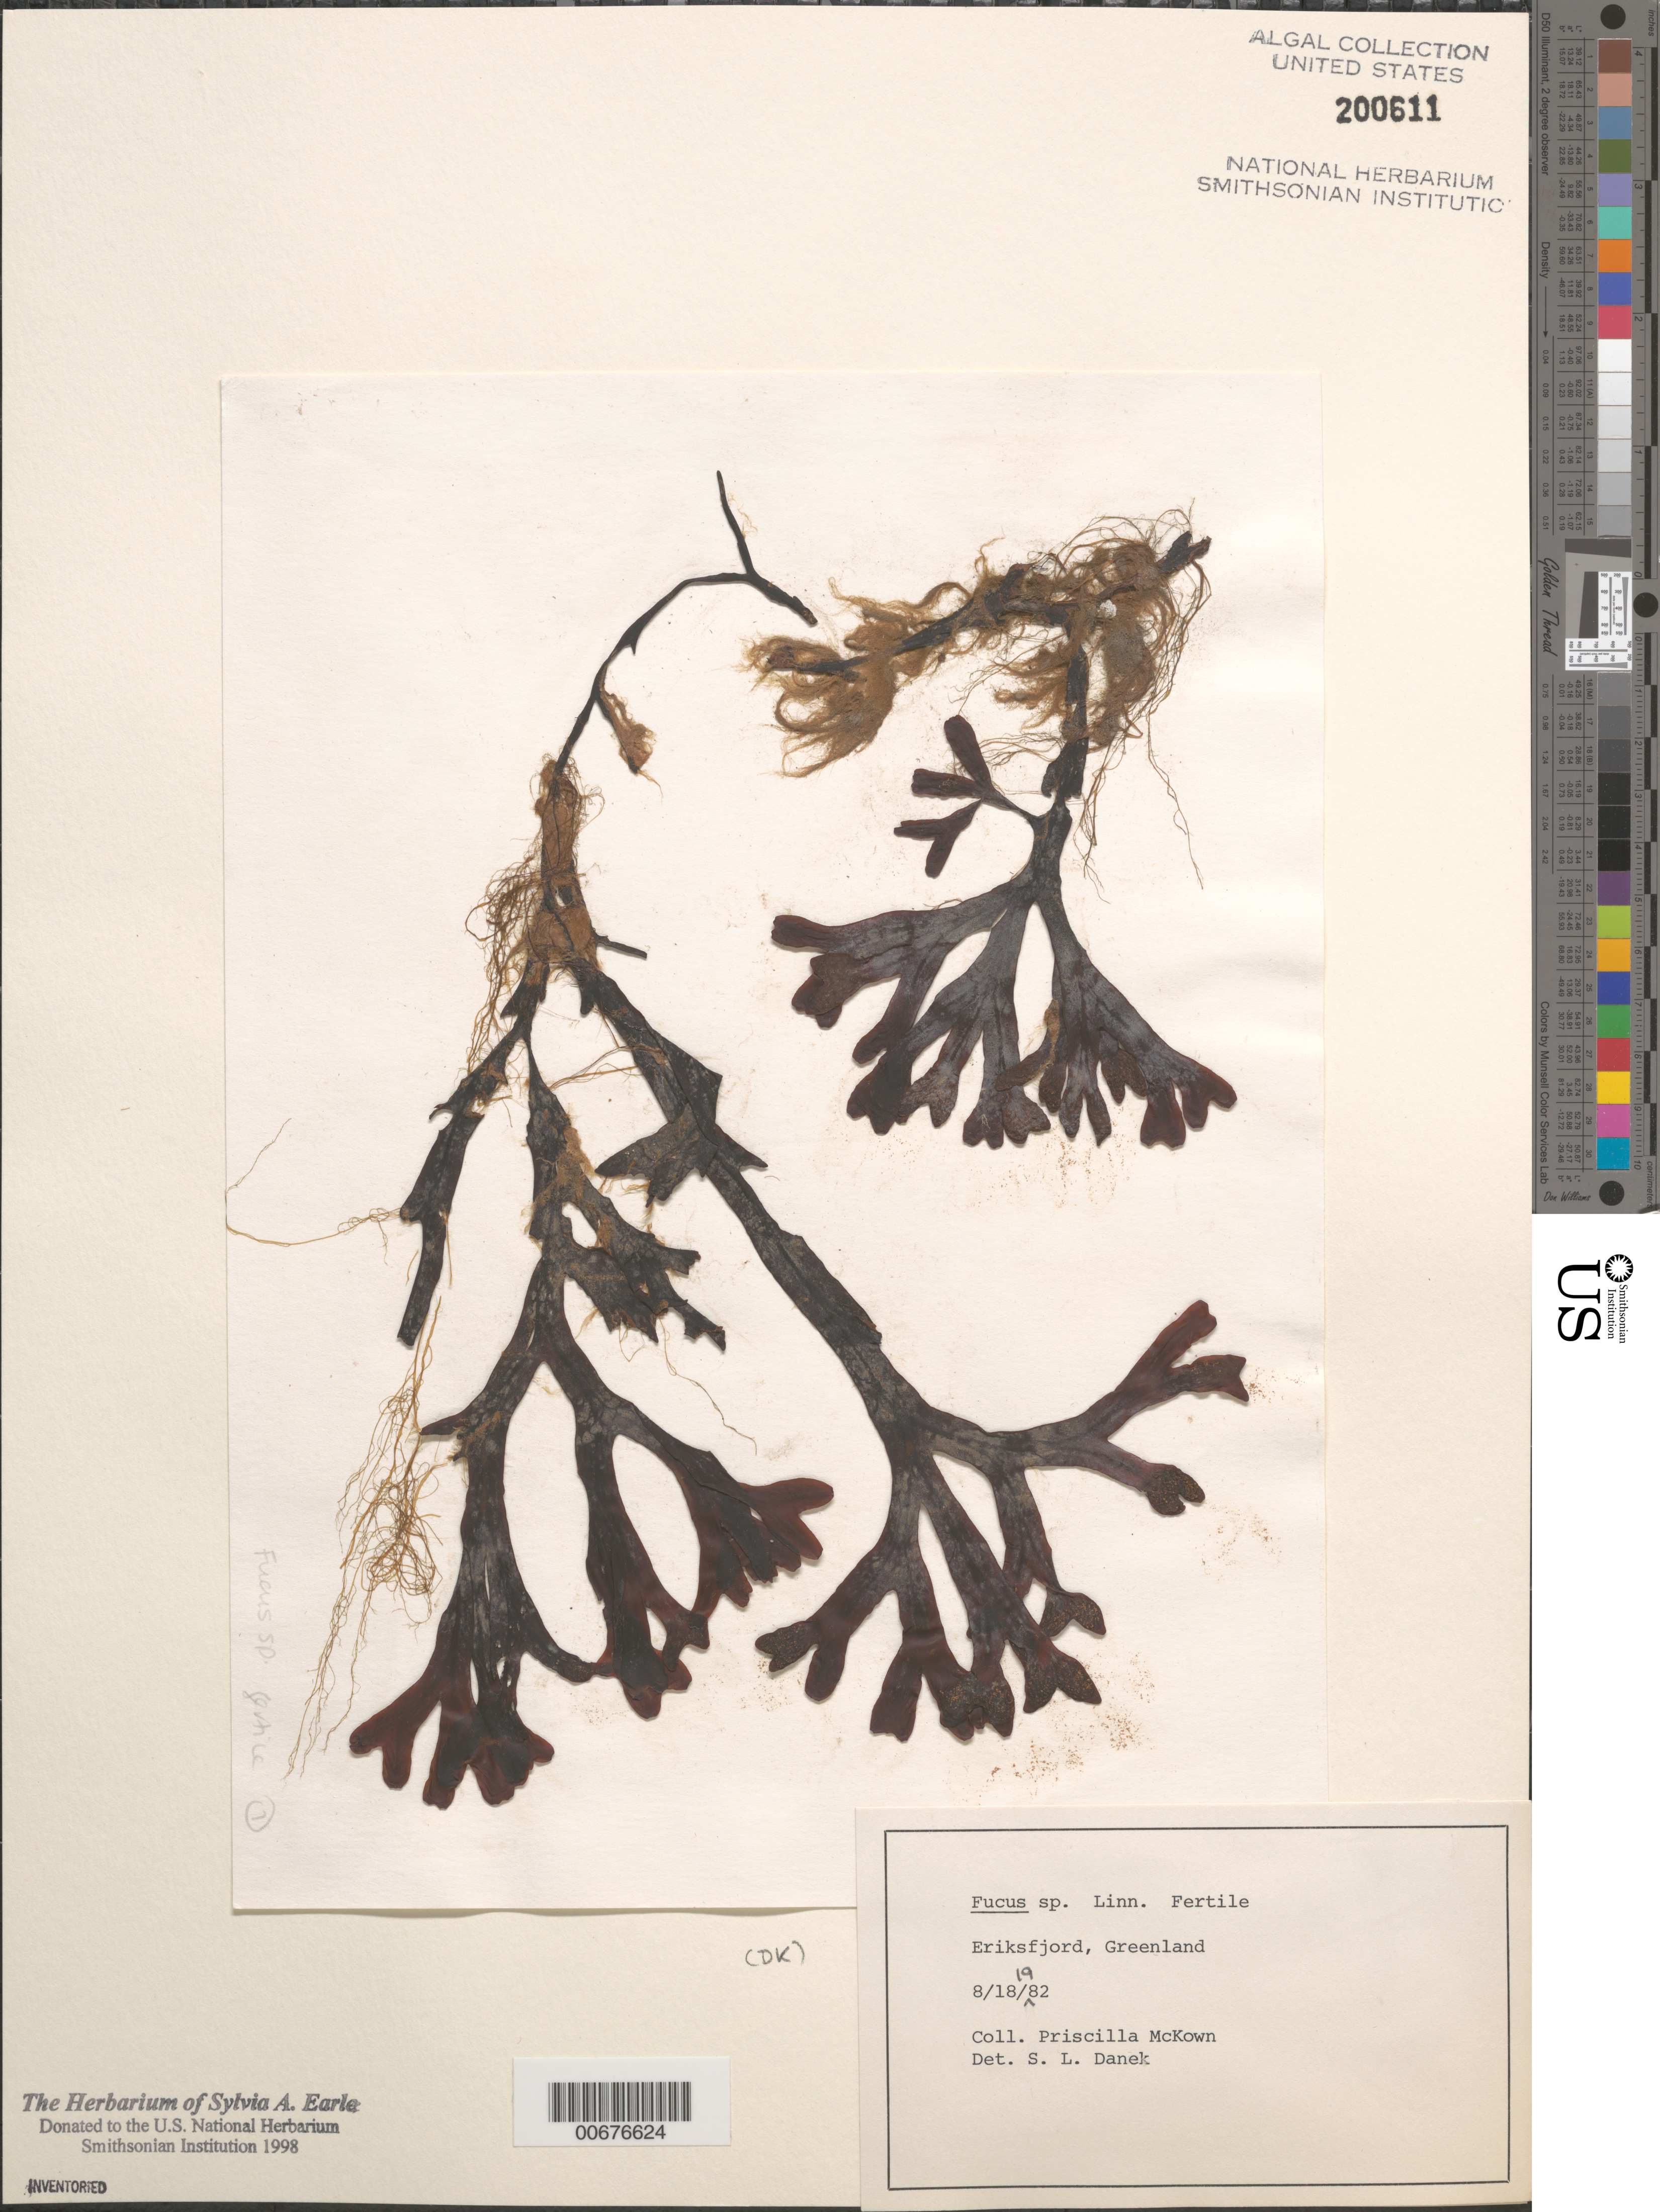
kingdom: Chromista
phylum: Ochrophyta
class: Phaeophyceae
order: Fucales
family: Fucaceae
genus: Fucus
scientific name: Fucus sp.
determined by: Danek, S. L.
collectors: P. McKown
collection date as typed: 18 Aug 1982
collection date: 1982-08-18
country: Greenland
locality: Eriksfjord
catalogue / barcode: US 200611